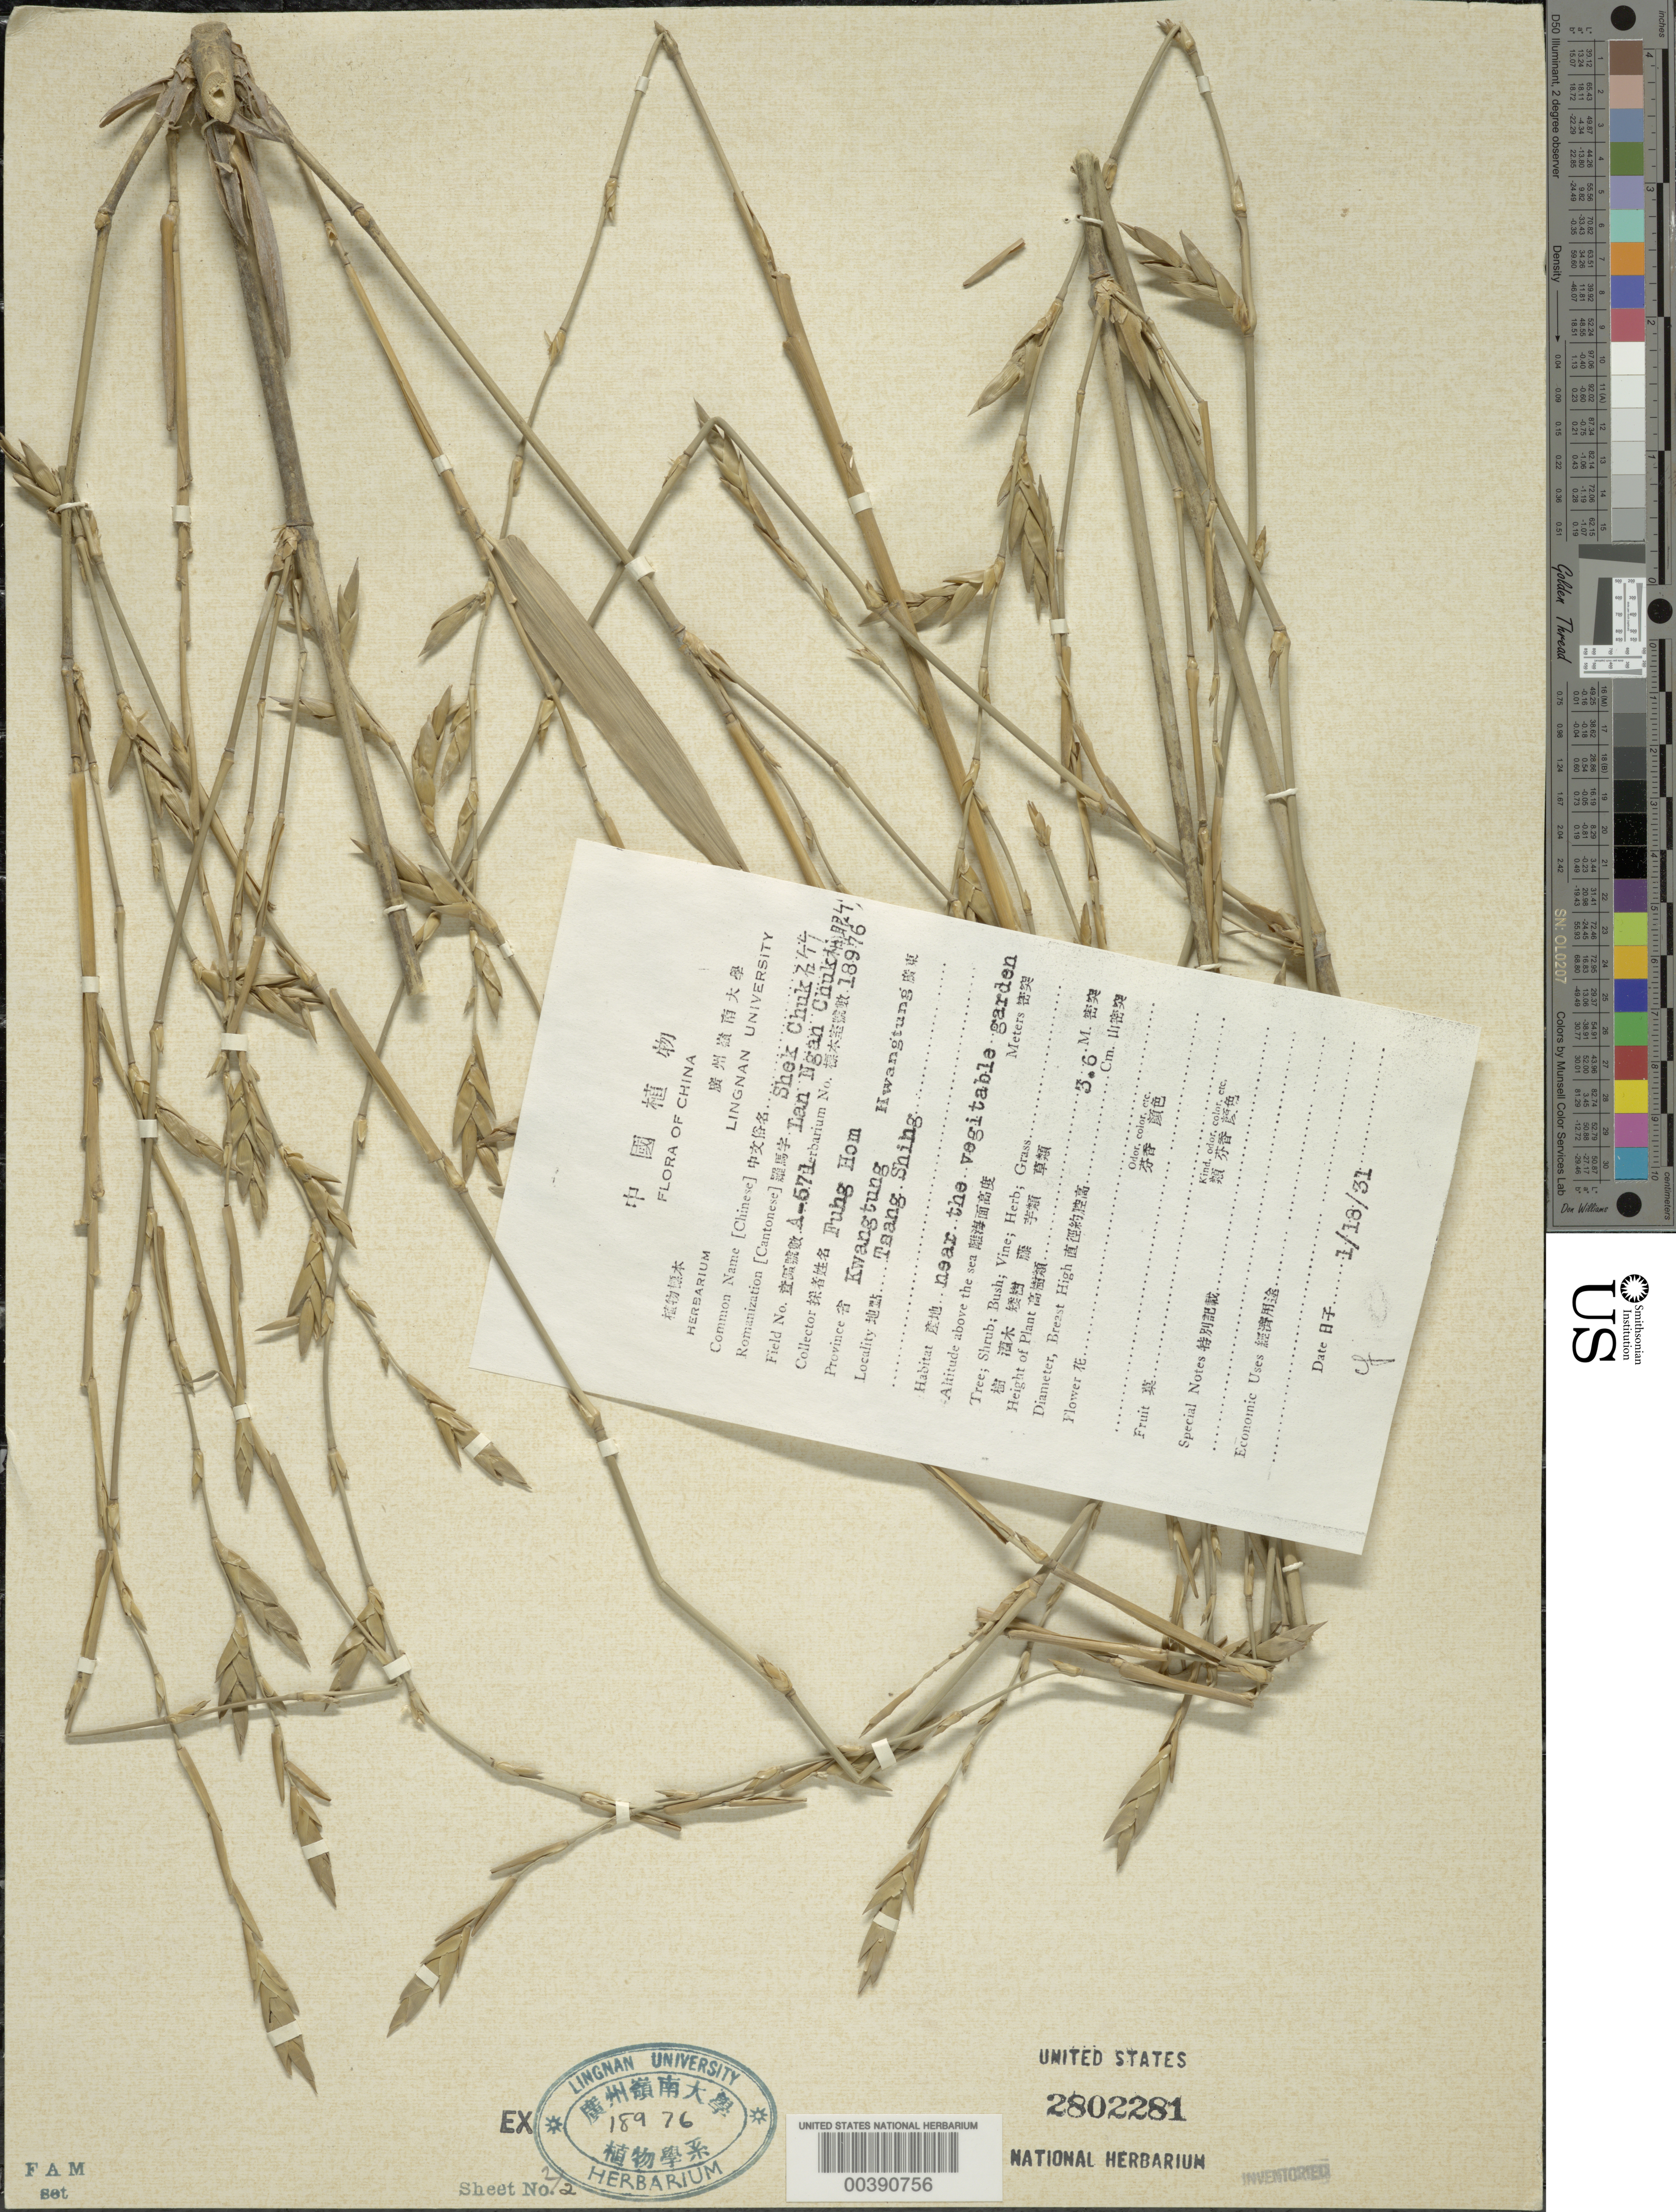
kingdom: Plantae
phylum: Tracheophyta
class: Liliopsida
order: Poales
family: Poaceae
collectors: H. L. Fung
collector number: A-571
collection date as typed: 18 Jan 1931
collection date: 1931-01-18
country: China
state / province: Guangdong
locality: Tsang shing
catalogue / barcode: US 2802281